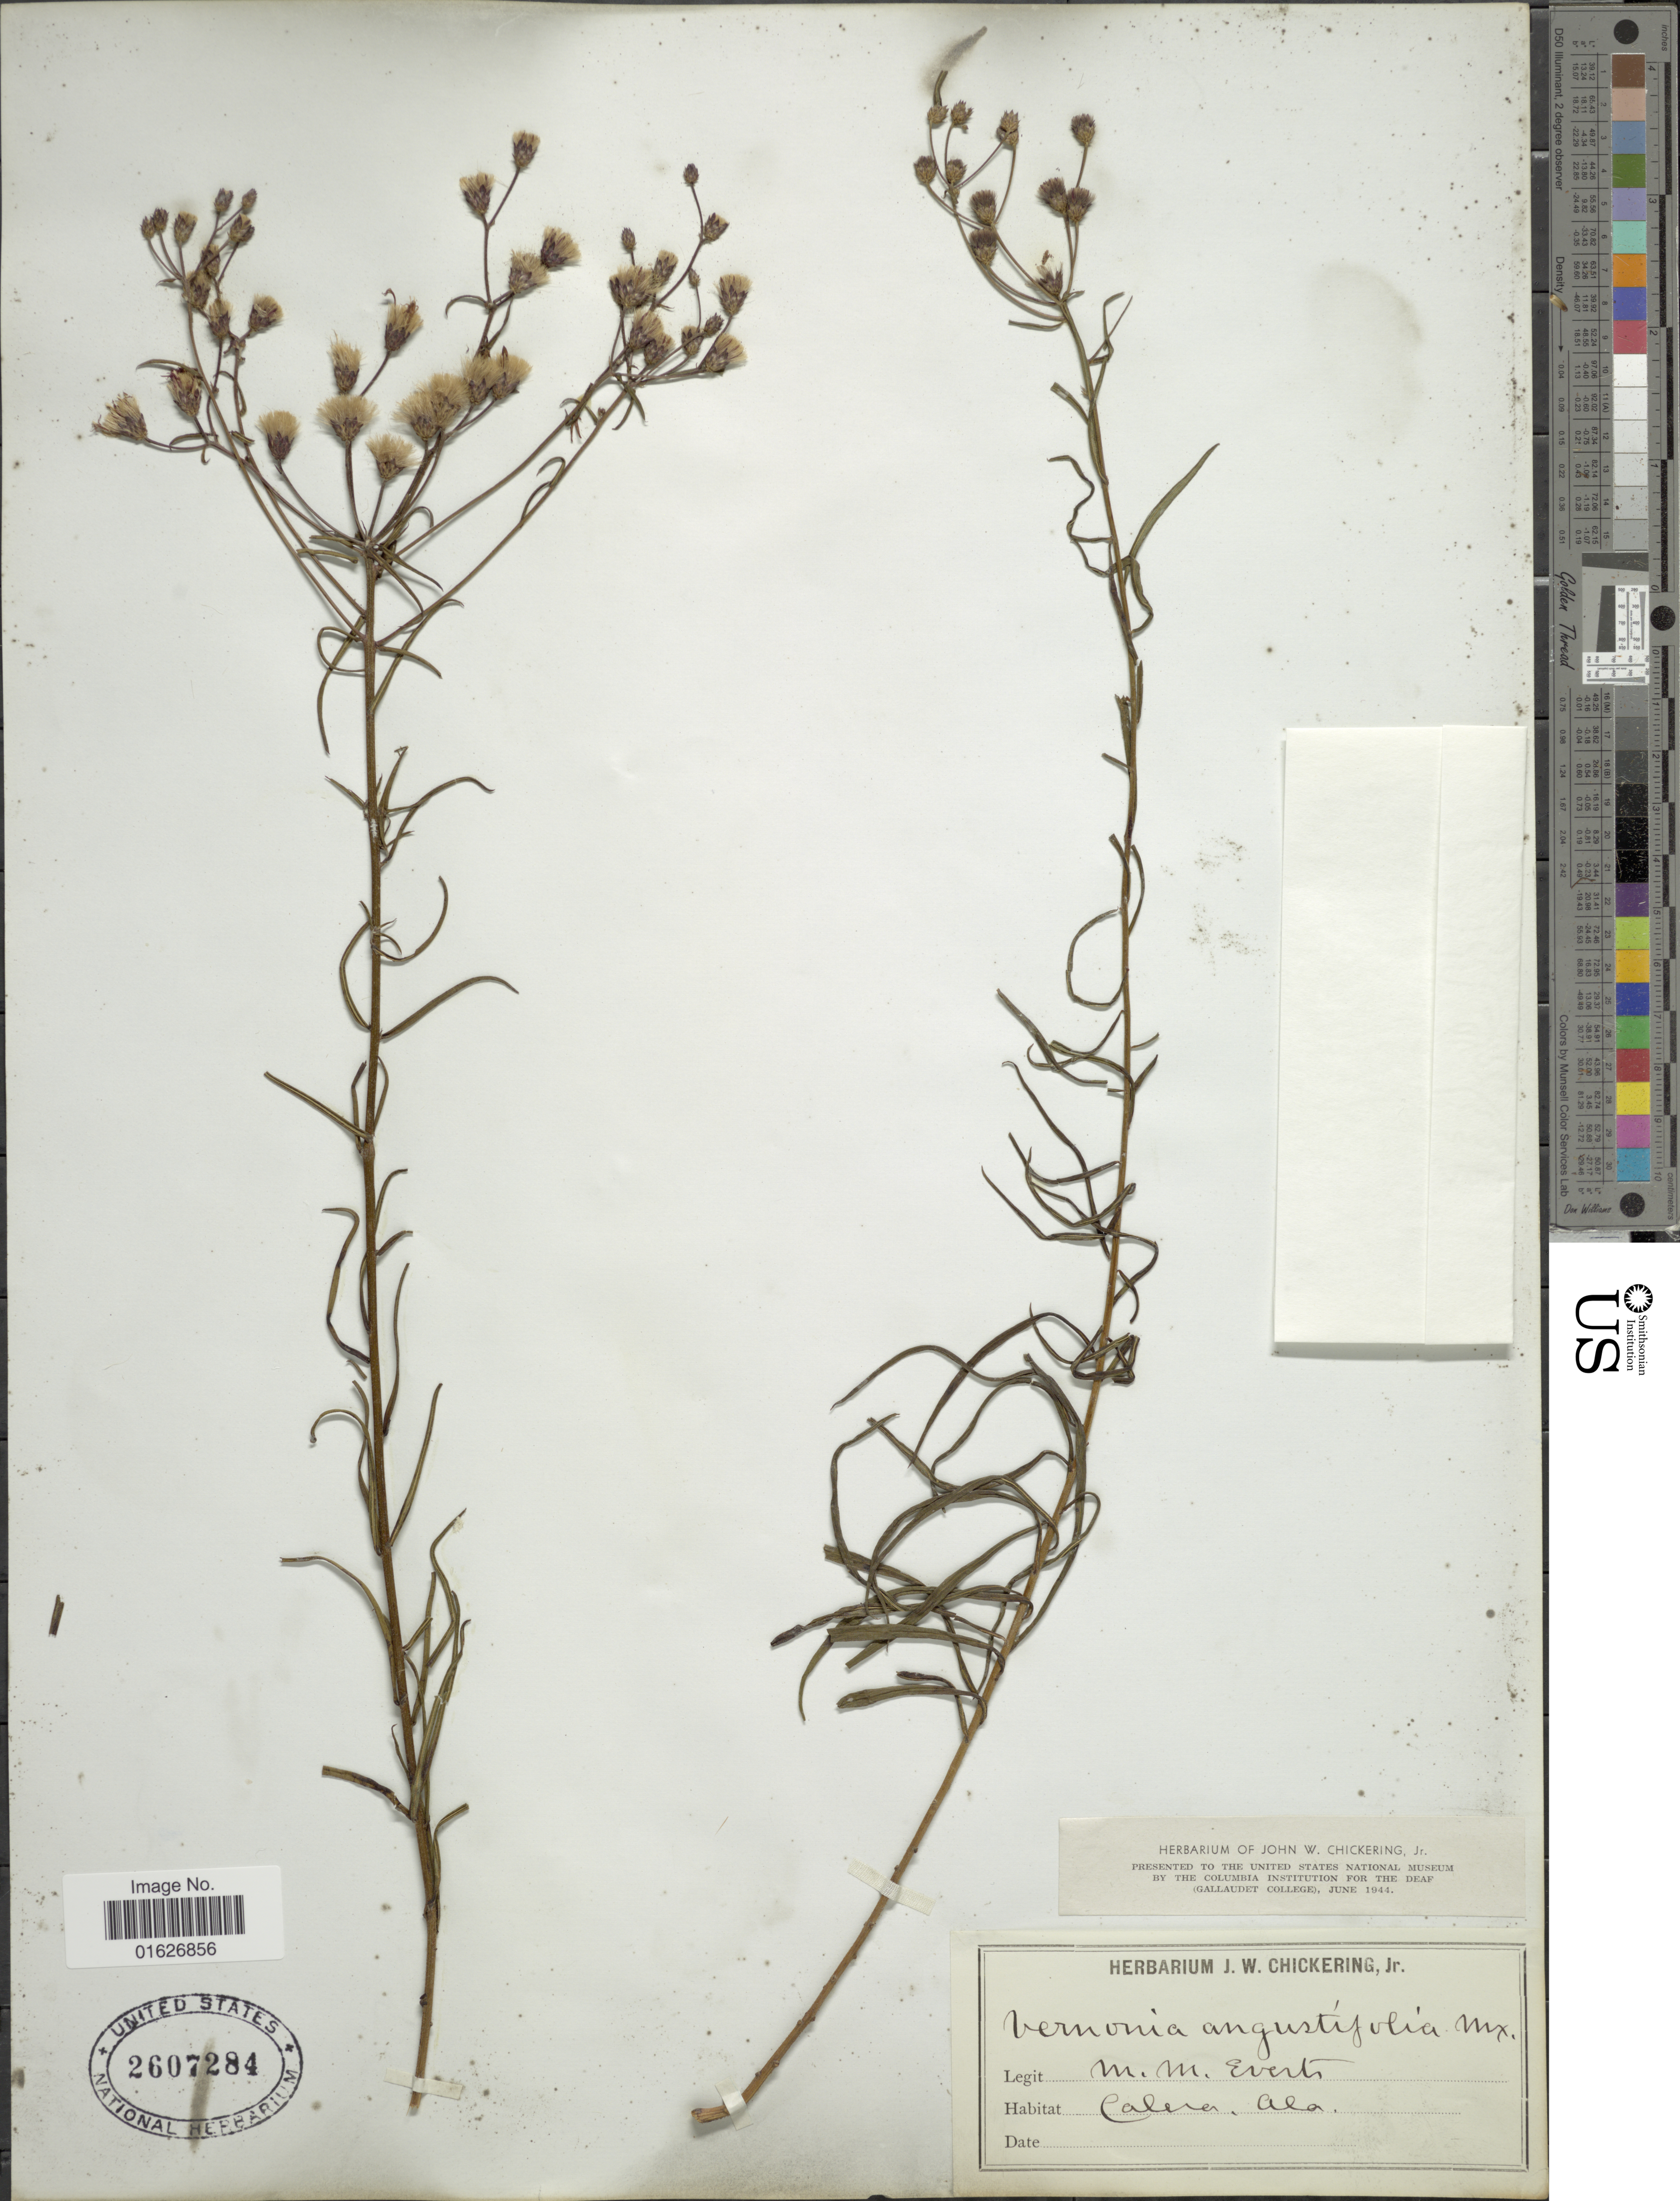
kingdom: Plantae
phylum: Tracheophyta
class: Magnoliopsida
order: Asterales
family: Asteraceae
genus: Vernonia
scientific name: Vernonia angustifolia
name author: Michx.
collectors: M. Everts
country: United States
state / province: Alabama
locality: Calera.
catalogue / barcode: US 2607284